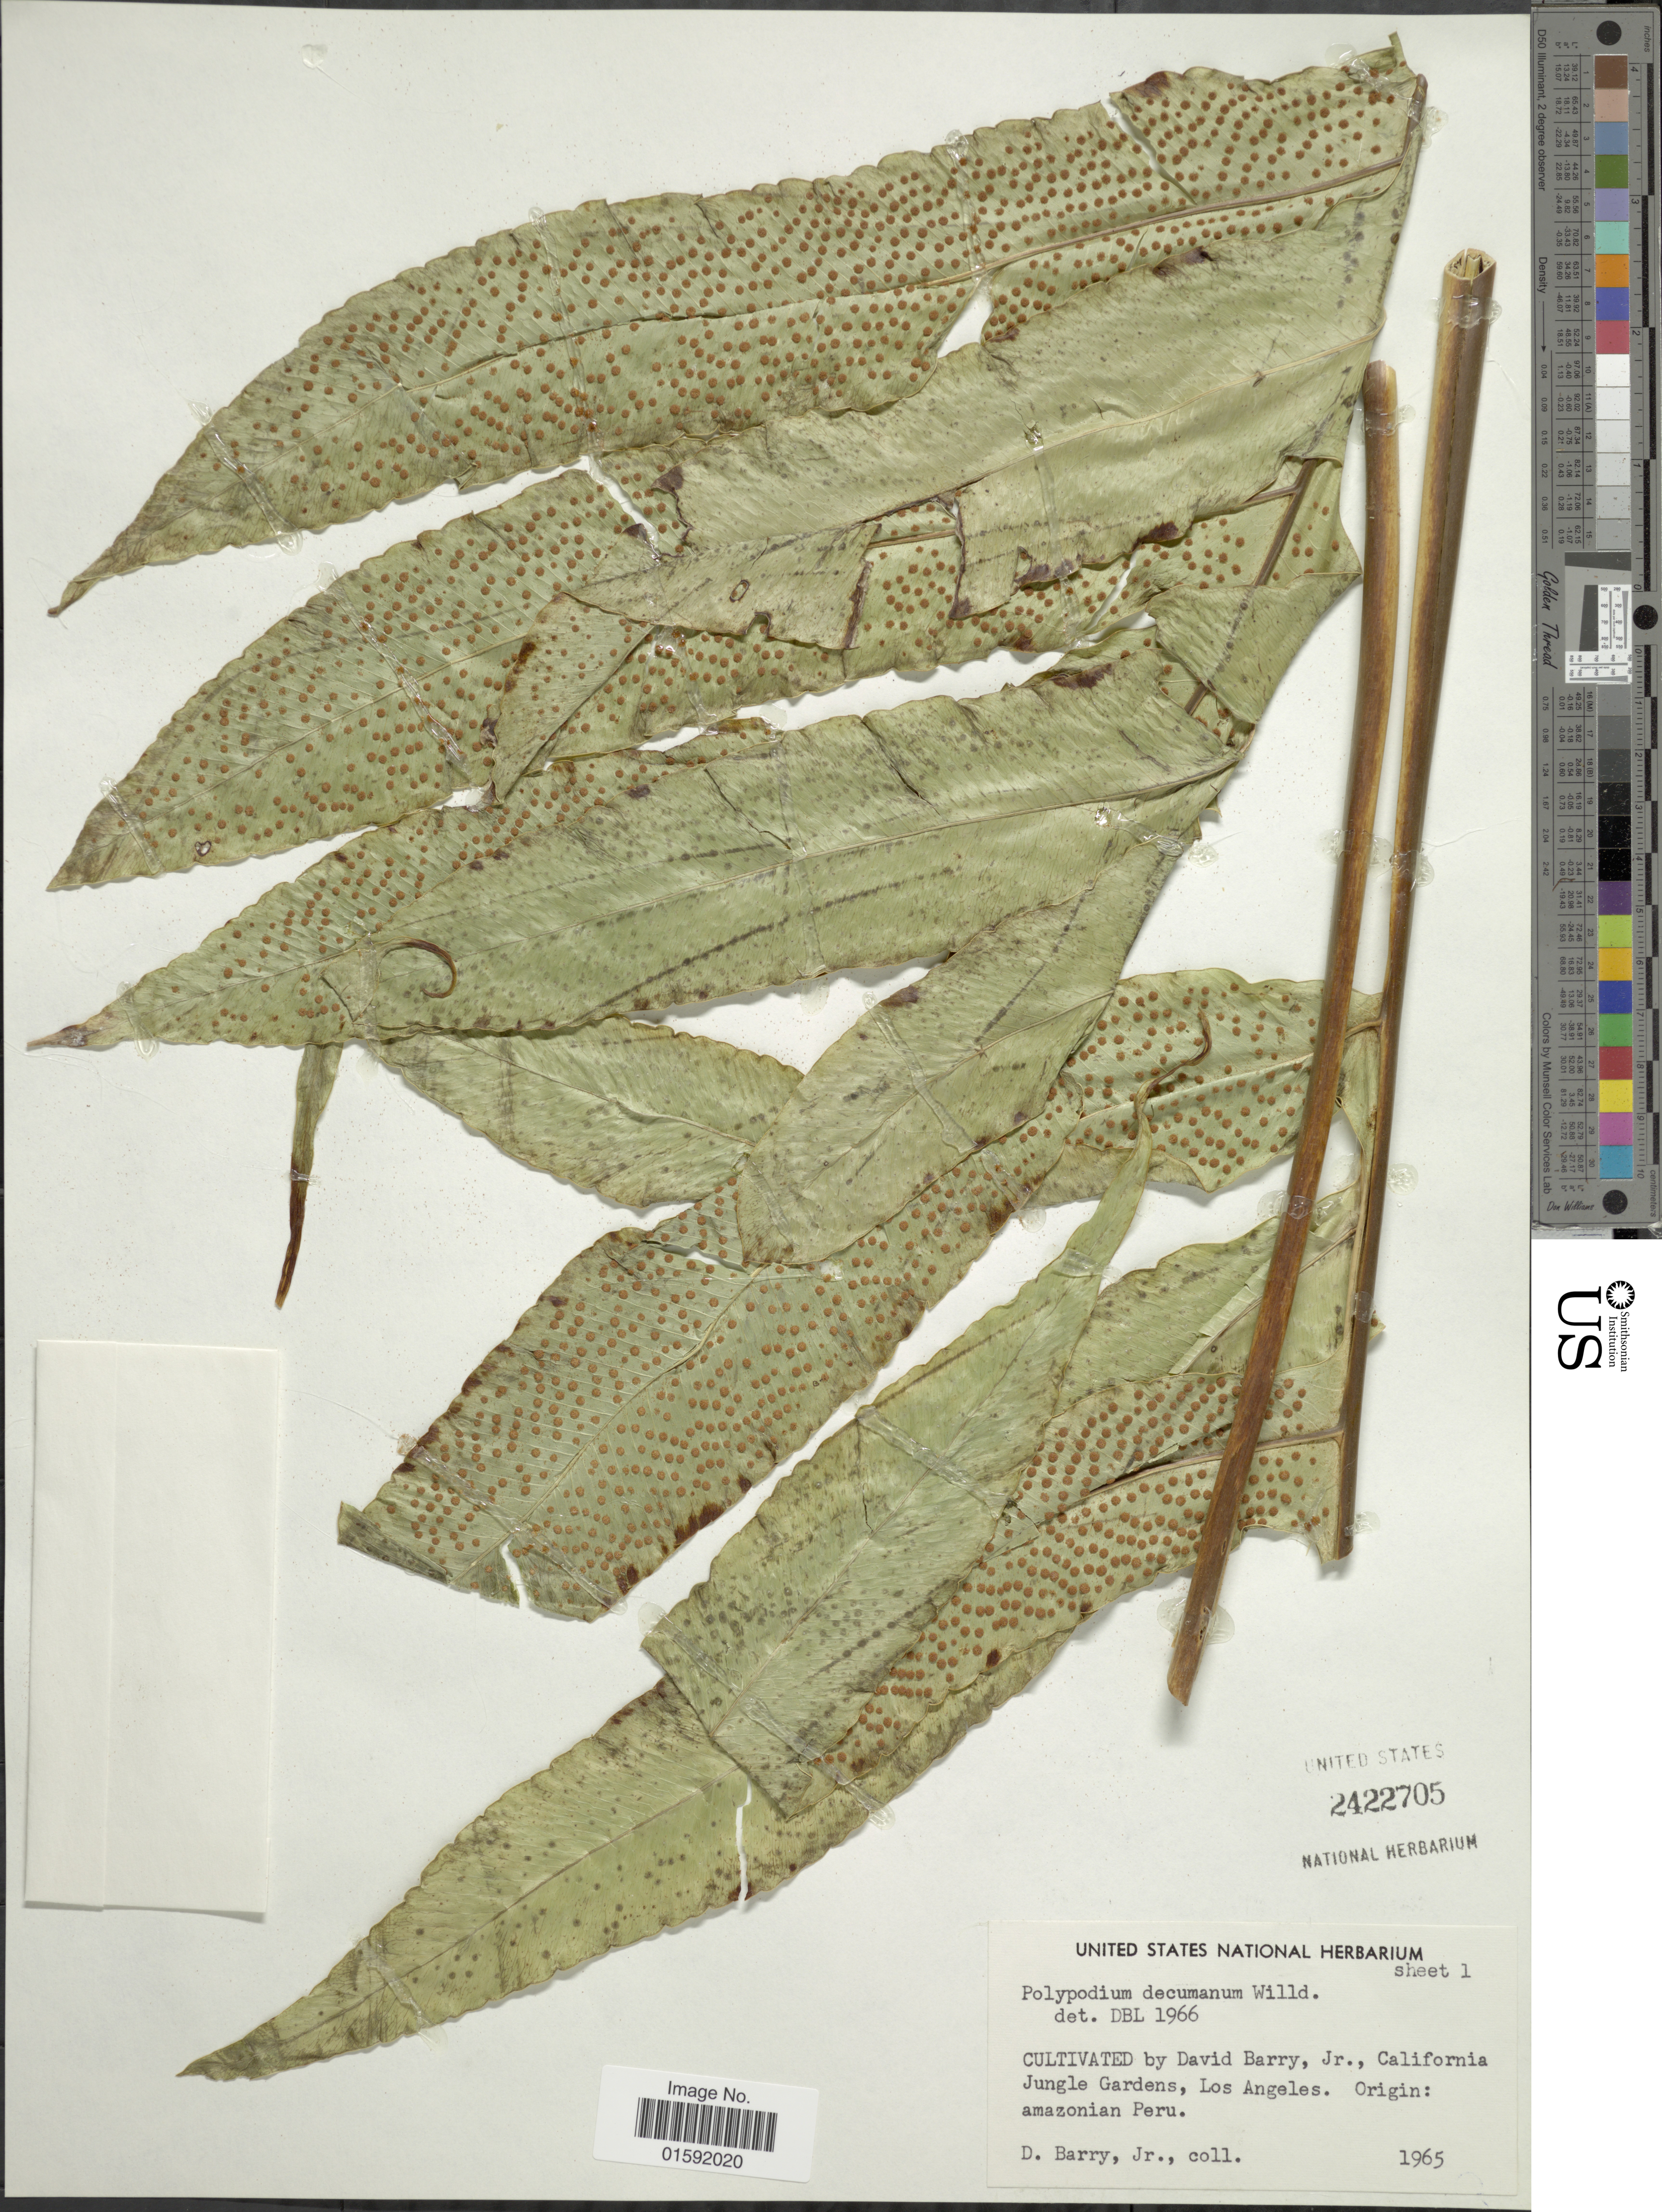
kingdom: Plantae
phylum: Tracheophyta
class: Polypodiopsida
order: Polypodiales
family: Polypodiaceae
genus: Phlebodium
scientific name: Phlebodium decumanum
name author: (Willd.) J. Sm.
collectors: D. Barry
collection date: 1965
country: United States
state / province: California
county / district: Los Angeles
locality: Jungle Gardens, Los Angeles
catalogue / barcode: US 2422705